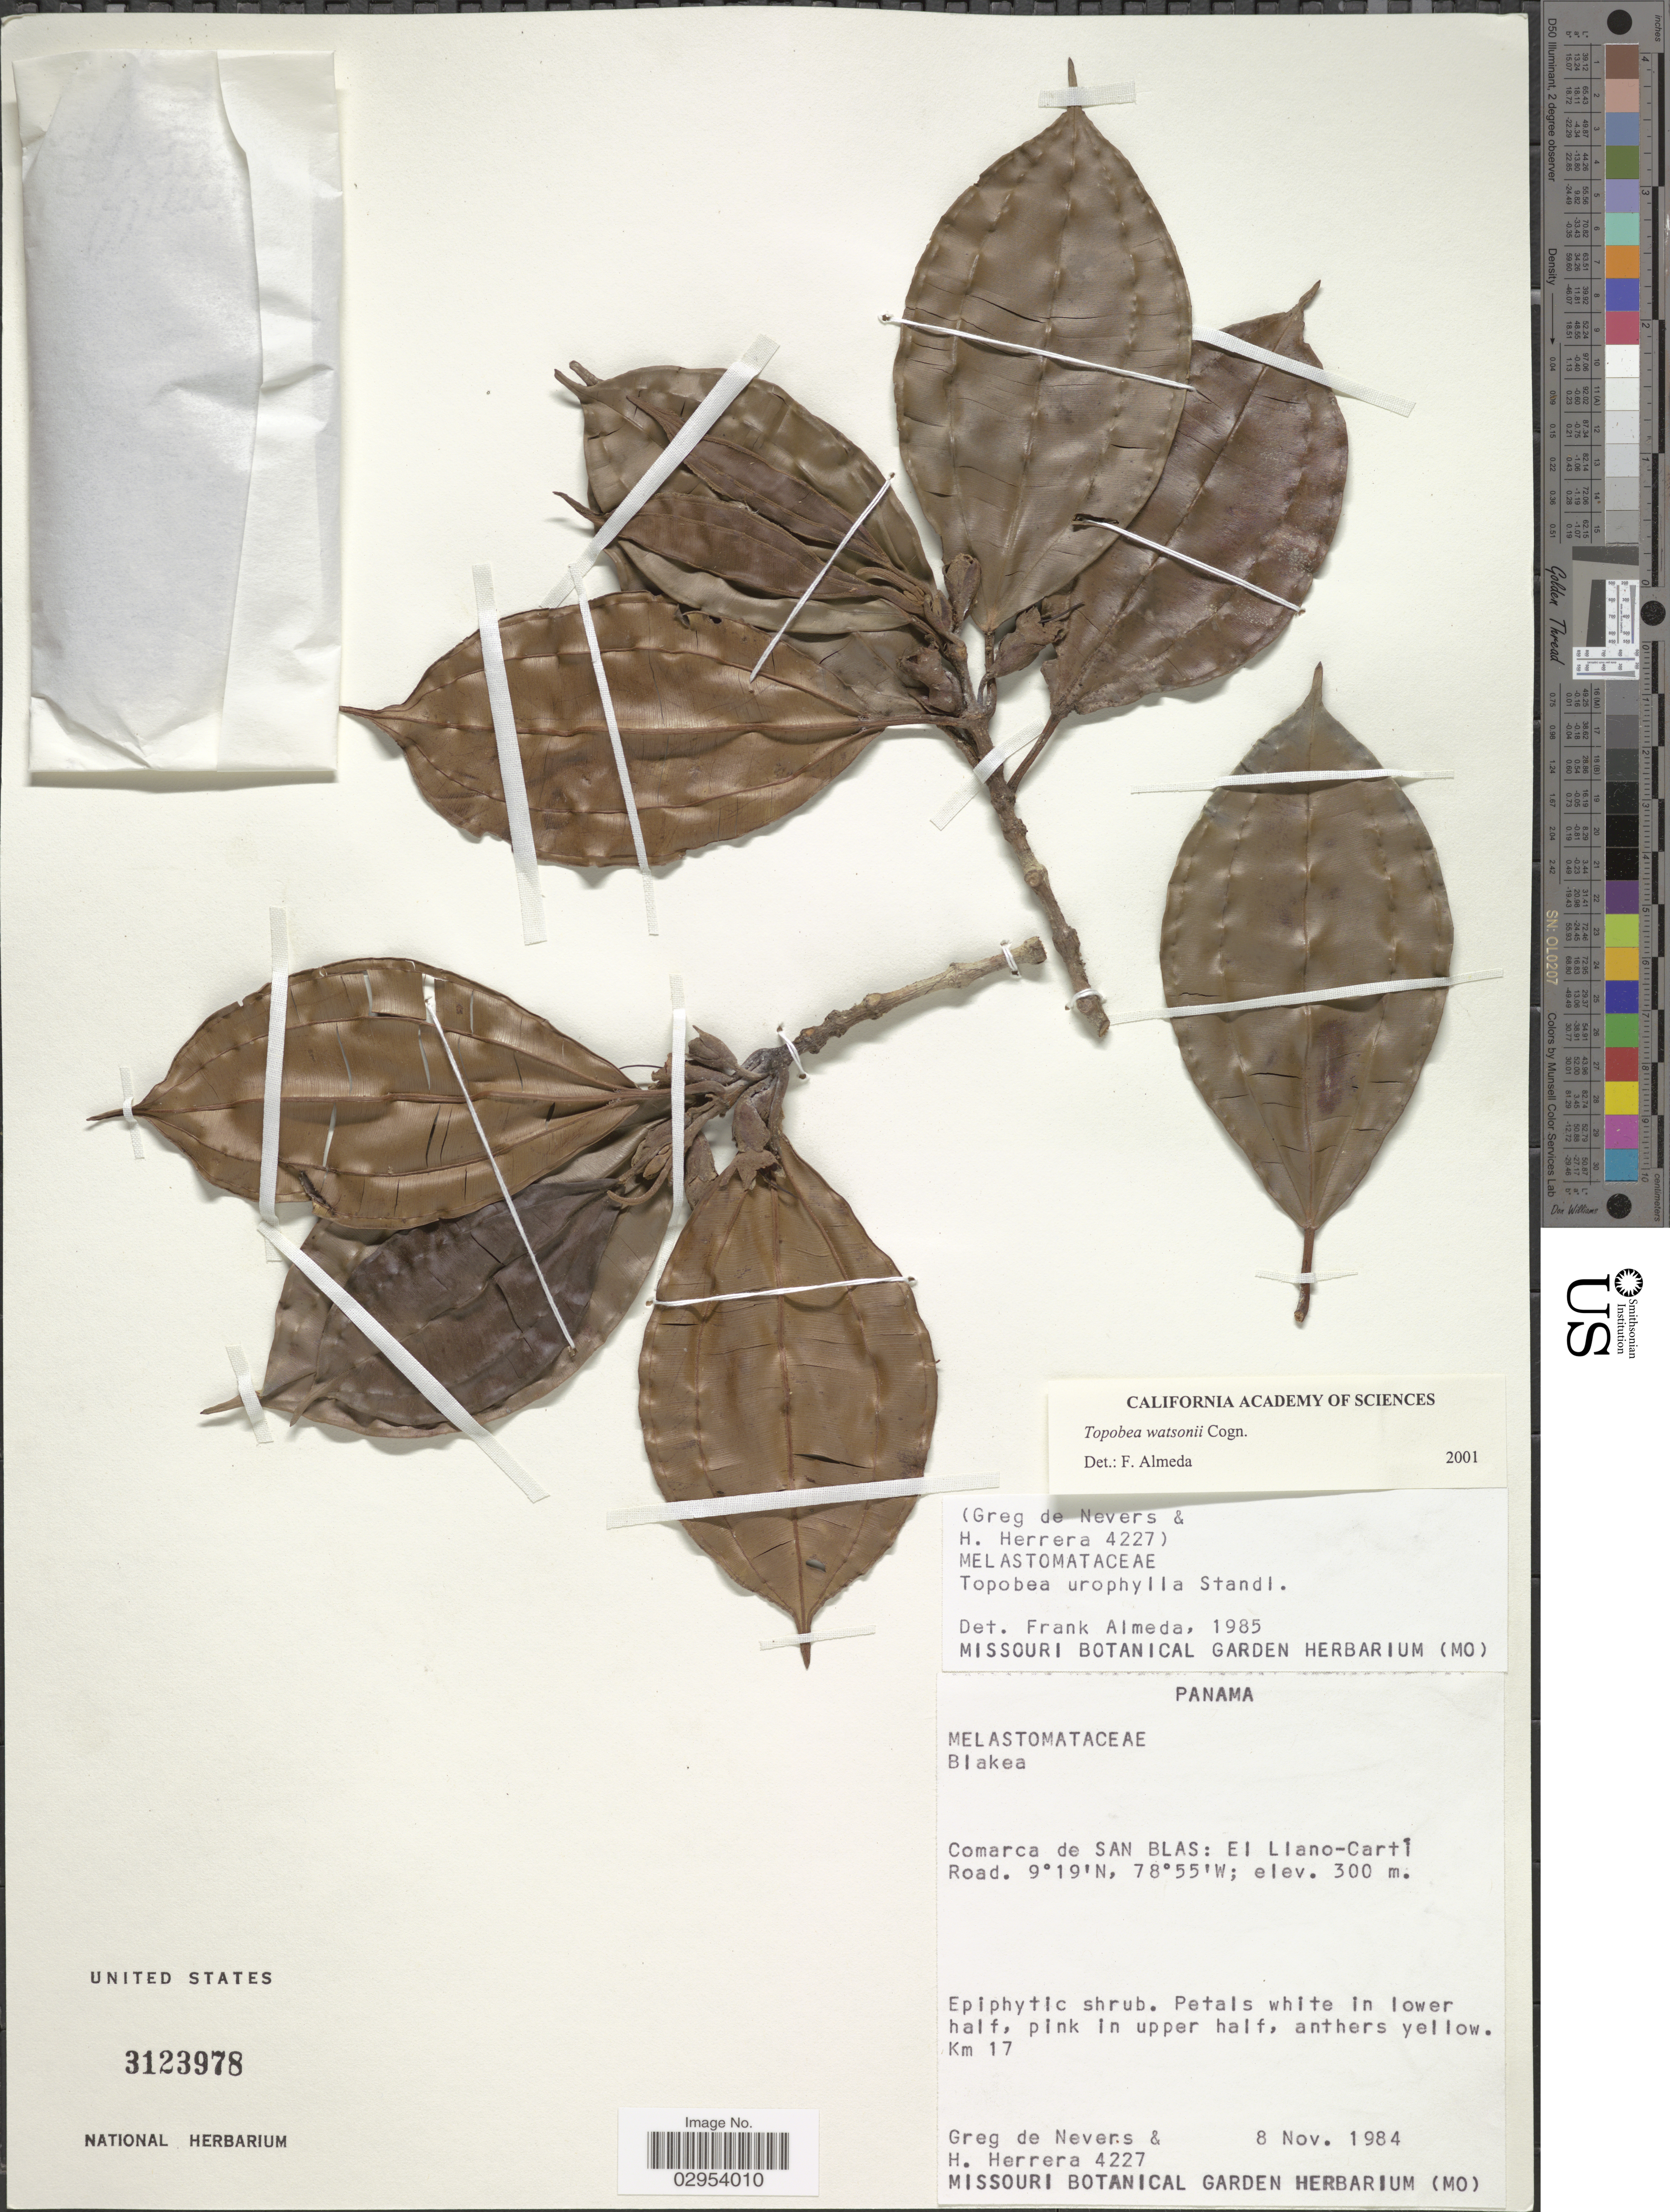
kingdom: Plantae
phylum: Tracheophyta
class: Magnoliopsida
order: Myrtales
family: Melastomataceae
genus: Topobea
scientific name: Topobea watsonii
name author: Cogn.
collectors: G. Nevers & H. Herrera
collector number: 4227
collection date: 1984-11-08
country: Panama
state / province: Kuna Yala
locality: Comarca de San Blas: El Llano-Cartí Road.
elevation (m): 300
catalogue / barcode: US 3123978